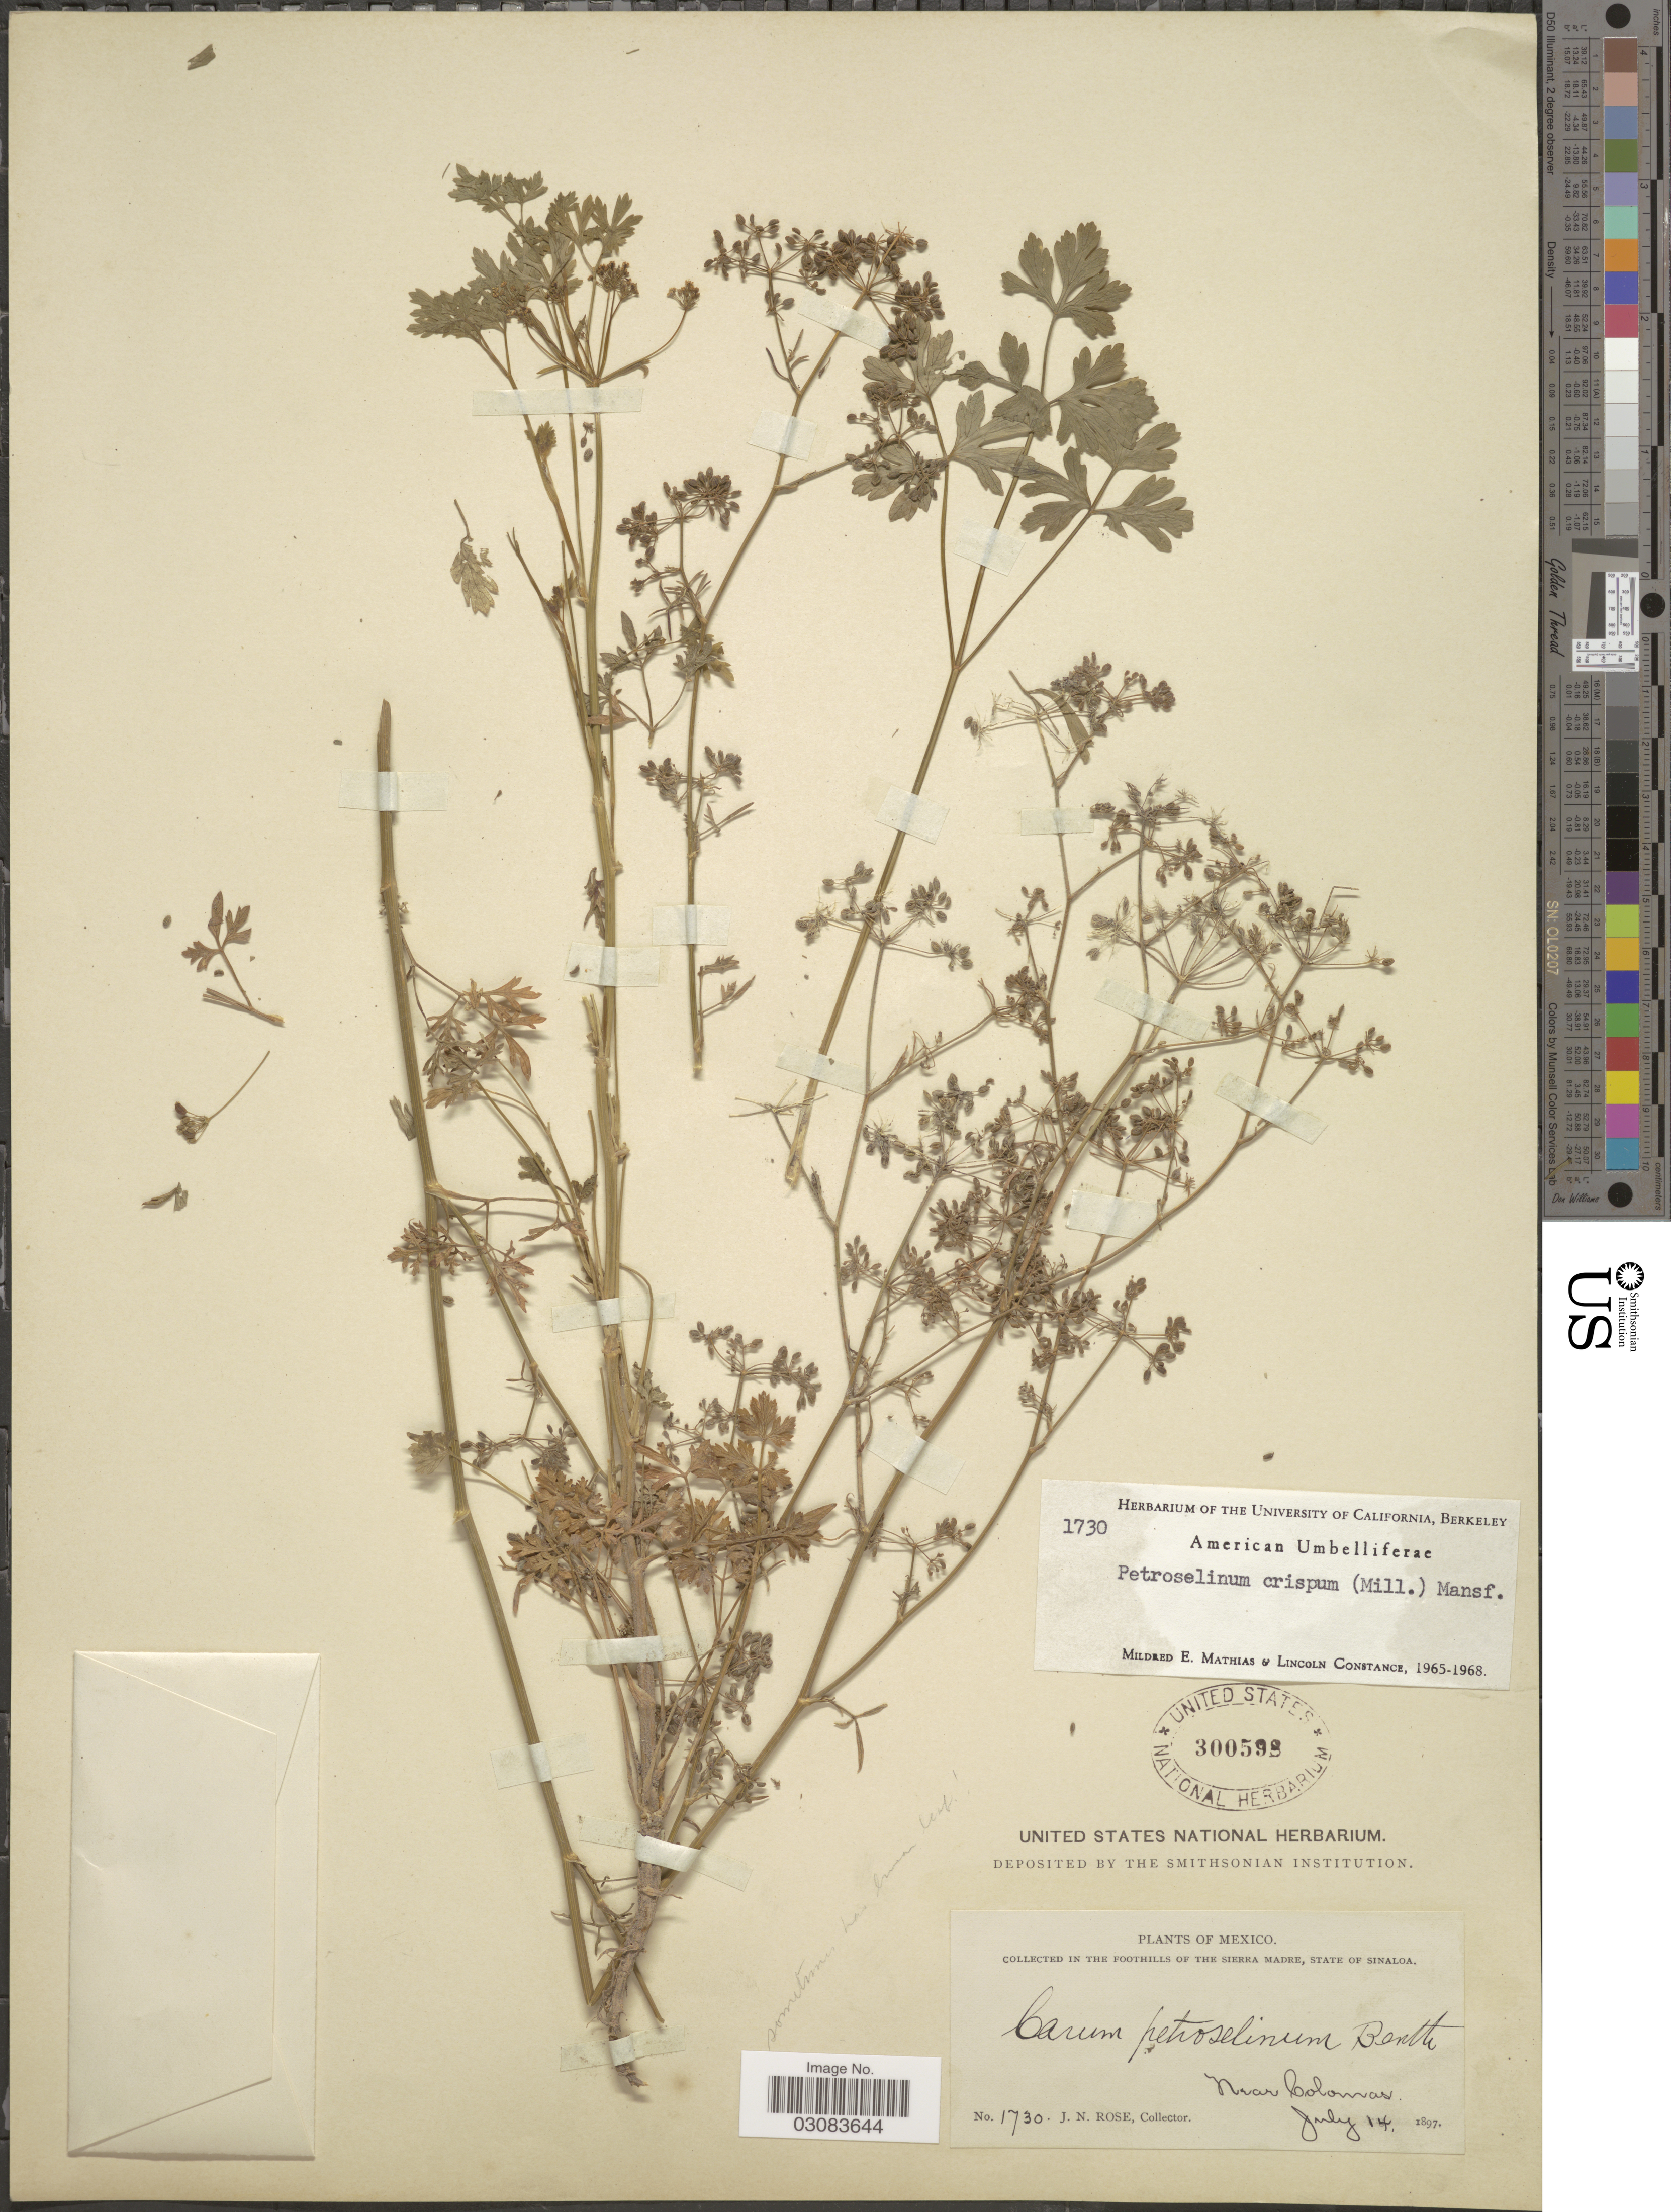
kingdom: Plantae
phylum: Tracheophyta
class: Magnoliopsida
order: Apiales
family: Apiaceae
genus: Petroselinum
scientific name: Petroselinum crispum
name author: (Mill.) Fuss.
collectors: J. N. Rose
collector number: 1730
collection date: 1897-07-14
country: Mexico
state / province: Sinaloa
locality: In the foothills of the Sierra Madre. Near Colomas.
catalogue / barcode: US 300598